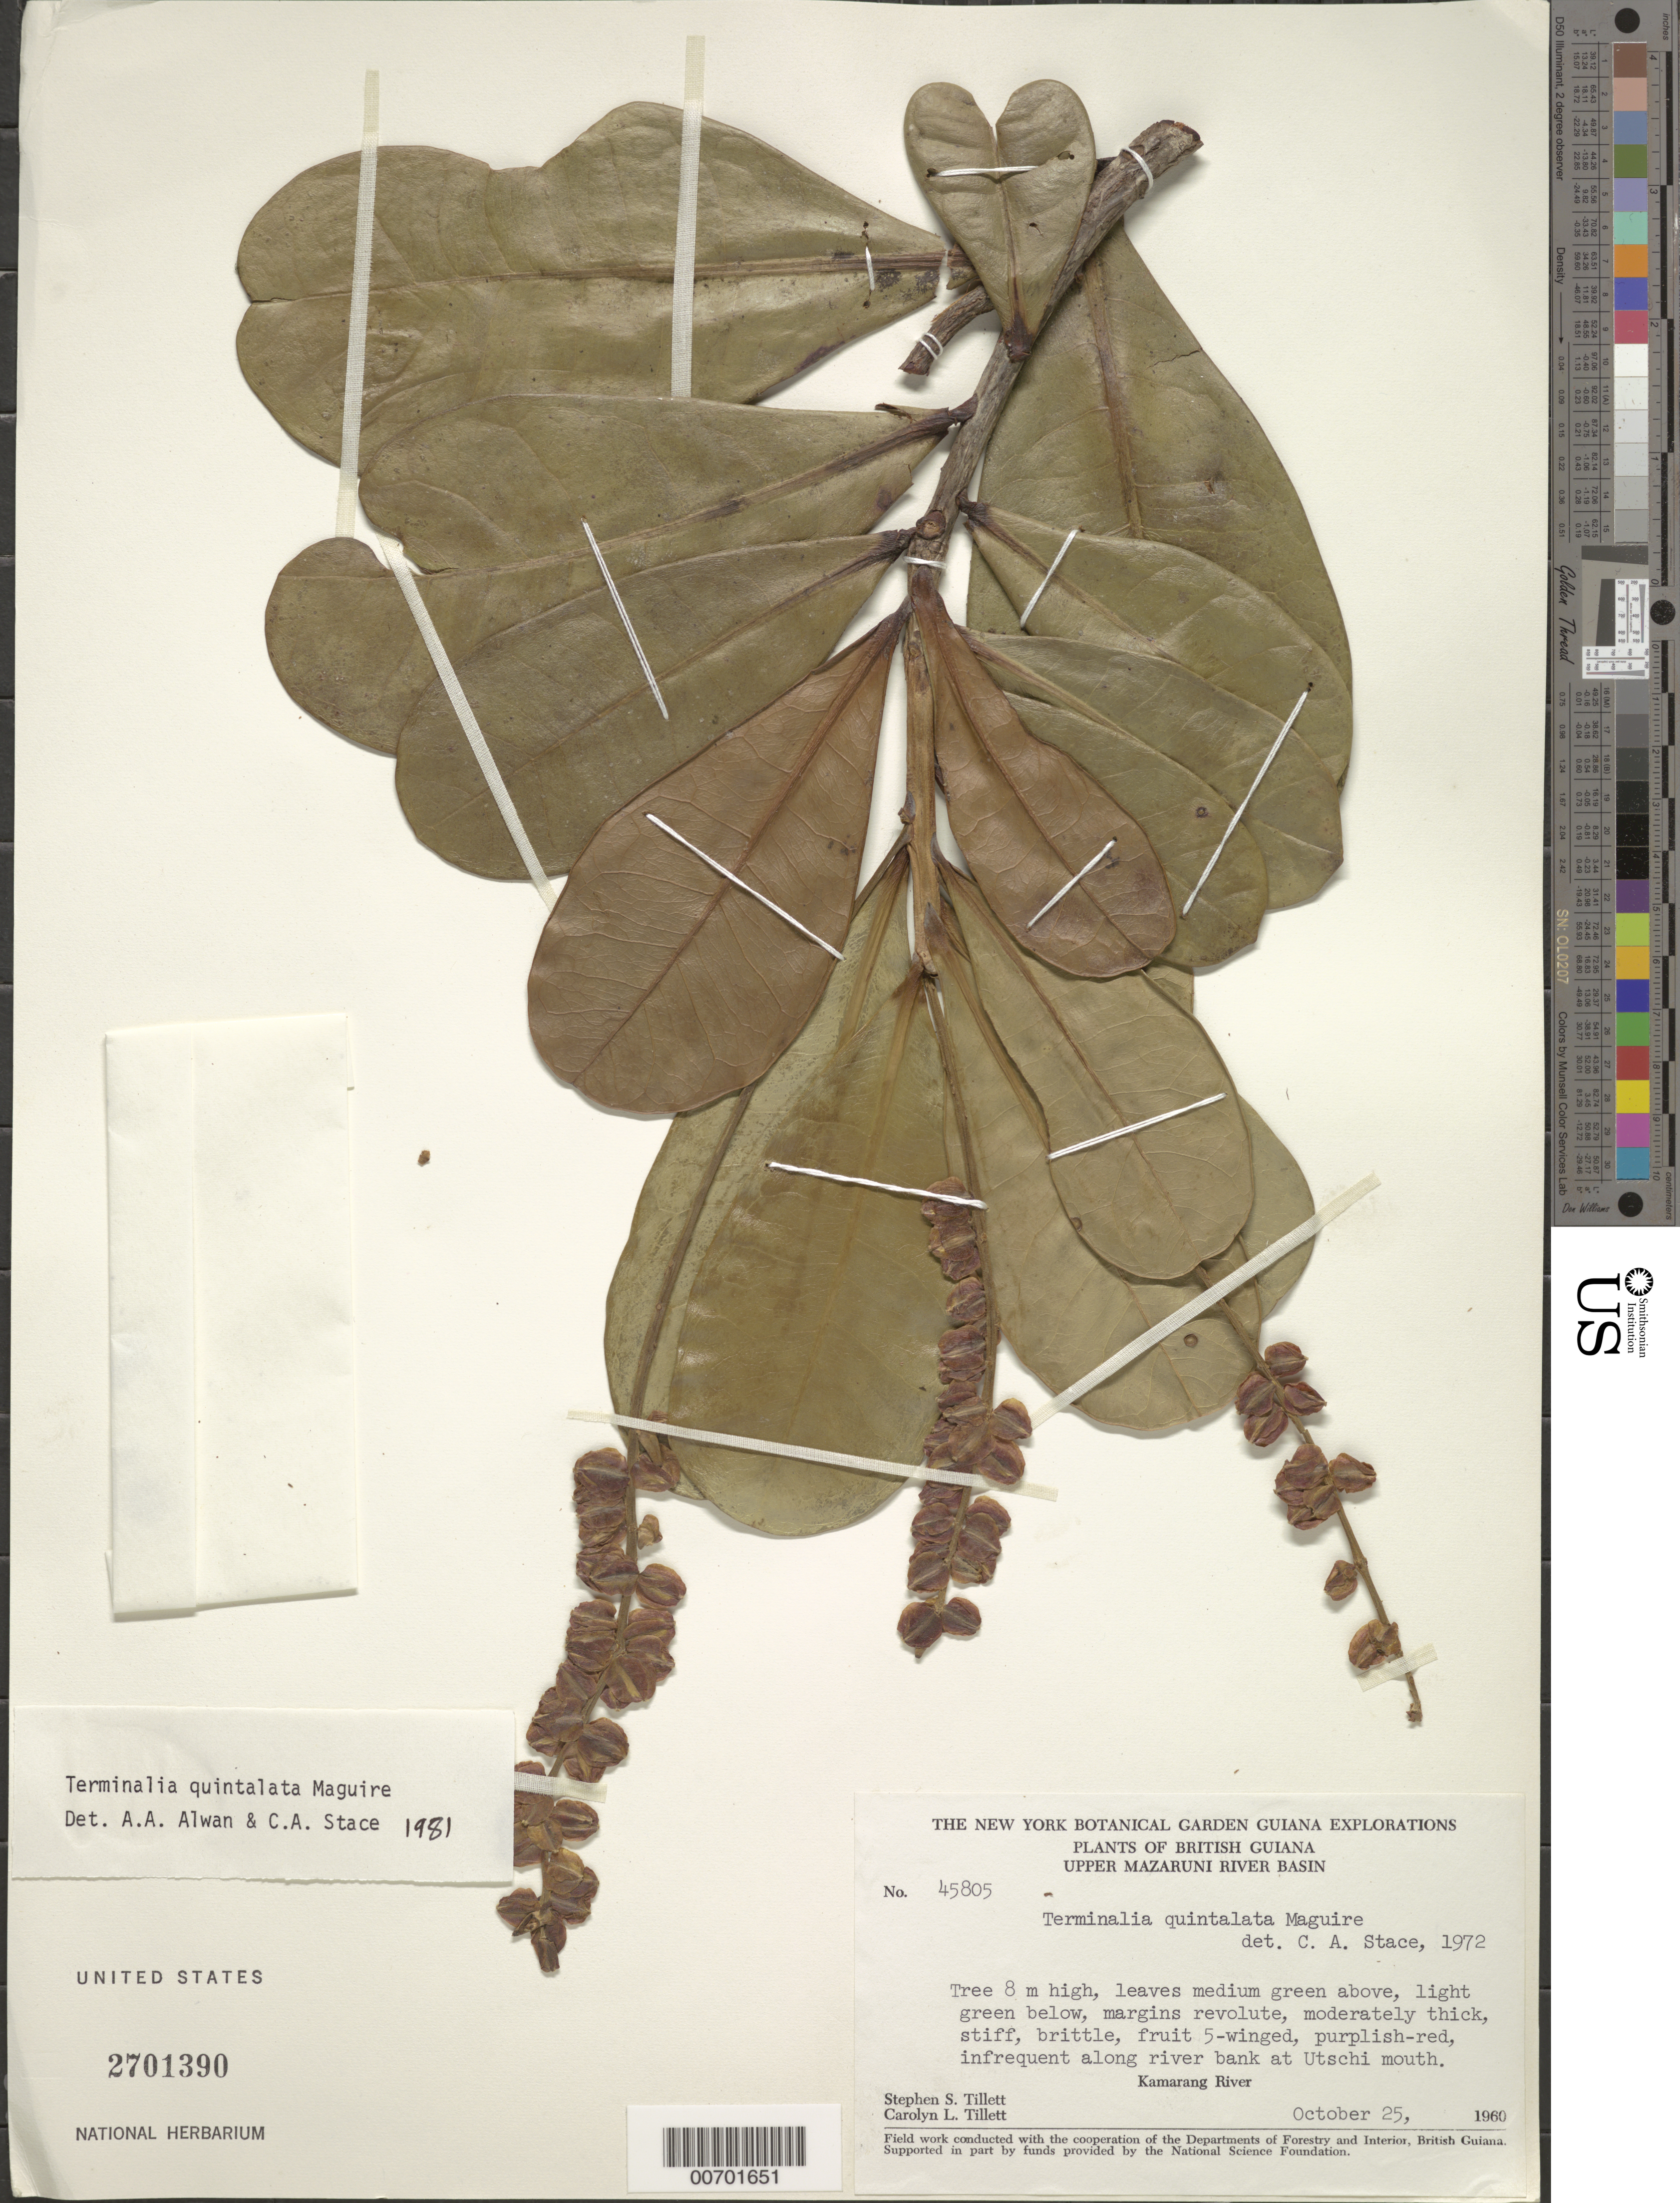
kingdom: Plantae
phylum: Tracheophyta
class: Magnoliopsida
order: Myrtales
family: Combretaceae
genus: Terminalia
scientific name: Terminalia quintalata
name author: Maguire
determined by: Alwan, A. R.; Stace, C. A.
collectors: S. S. Tillett, C. L. Tillett & R. Boyan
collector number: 45805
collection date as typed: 25-Oct-60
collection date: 1960-10-25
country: Guyana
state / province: Cuyuni-Mazaruni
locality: Kamarang R., Utschi Falls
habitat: Riverbank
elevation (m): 820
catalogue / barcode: US 2701390